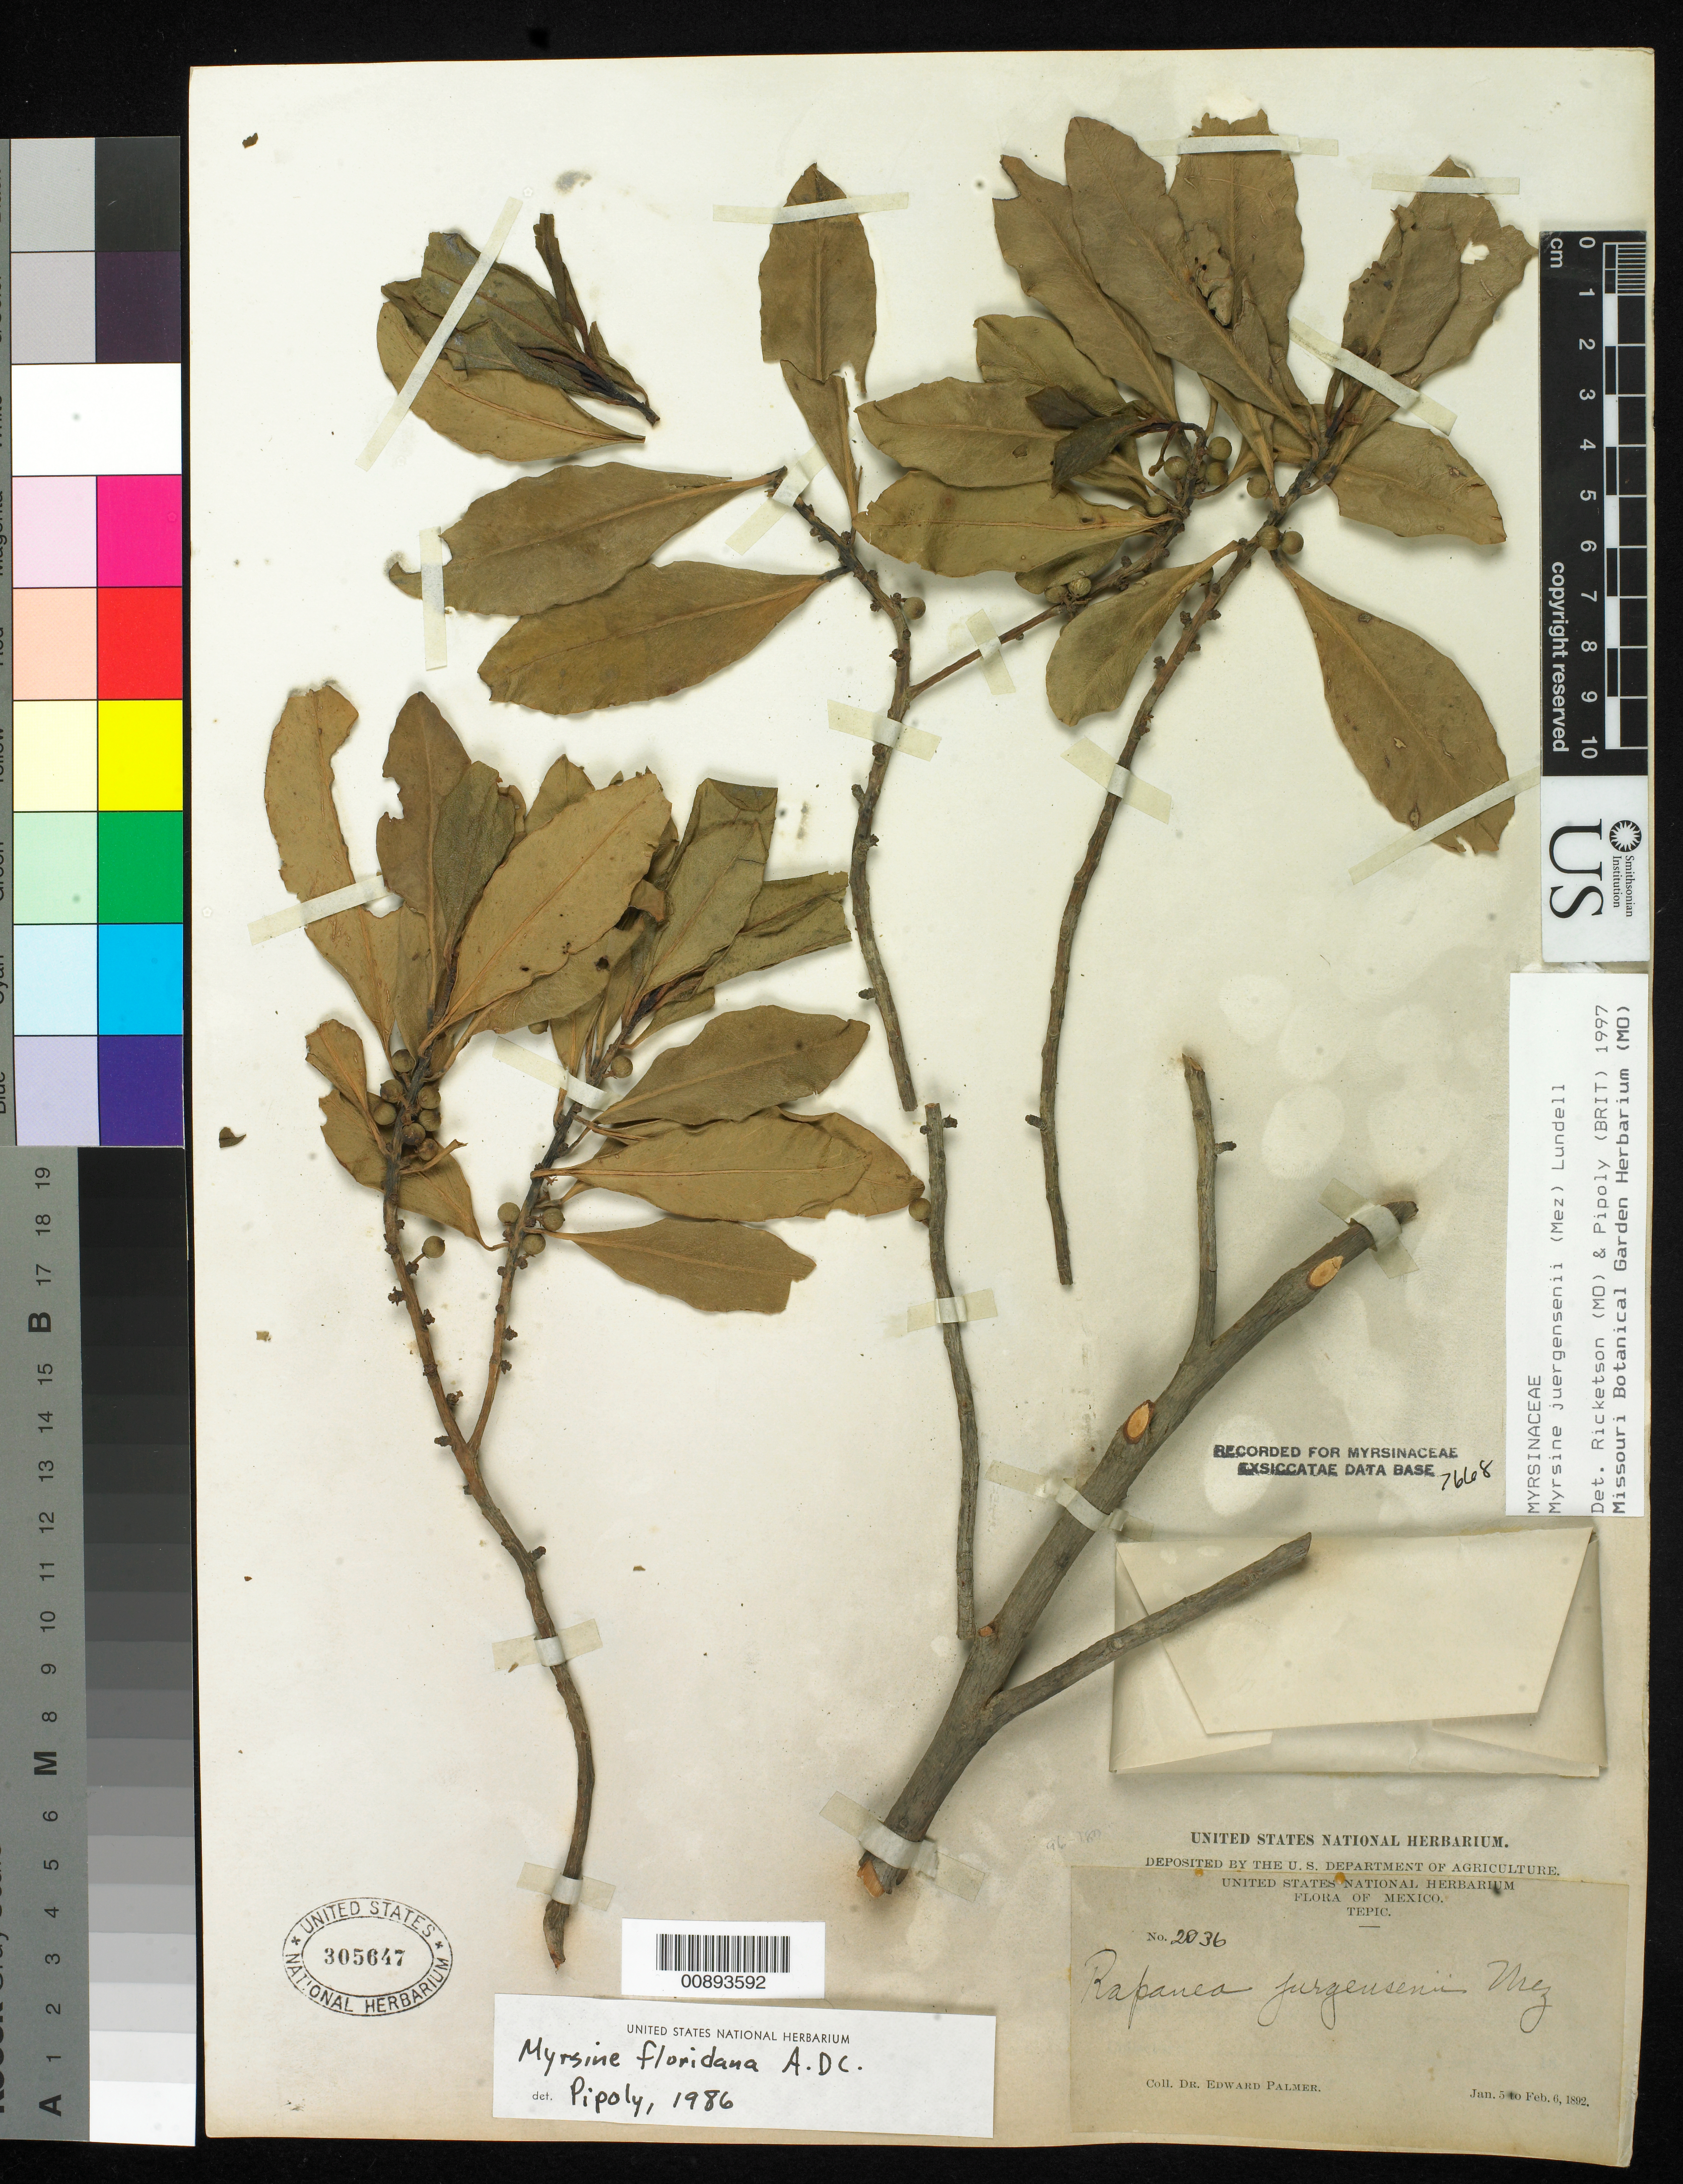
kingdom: Plantae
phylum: Tracheophyta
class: Magnoliopsida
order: Ericales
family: Primulaceae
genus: Myrsine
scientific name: Myrsine juergensenii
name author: (Mez) Lundell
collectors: E. Palmer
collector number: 2036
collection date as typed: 05 Jan 1892 to 06 Feb 1892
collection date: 1892-01-05/1892-02-06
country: Mexico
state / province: Nayarit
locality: Tepic, Nayarit.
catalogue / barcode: US 305647